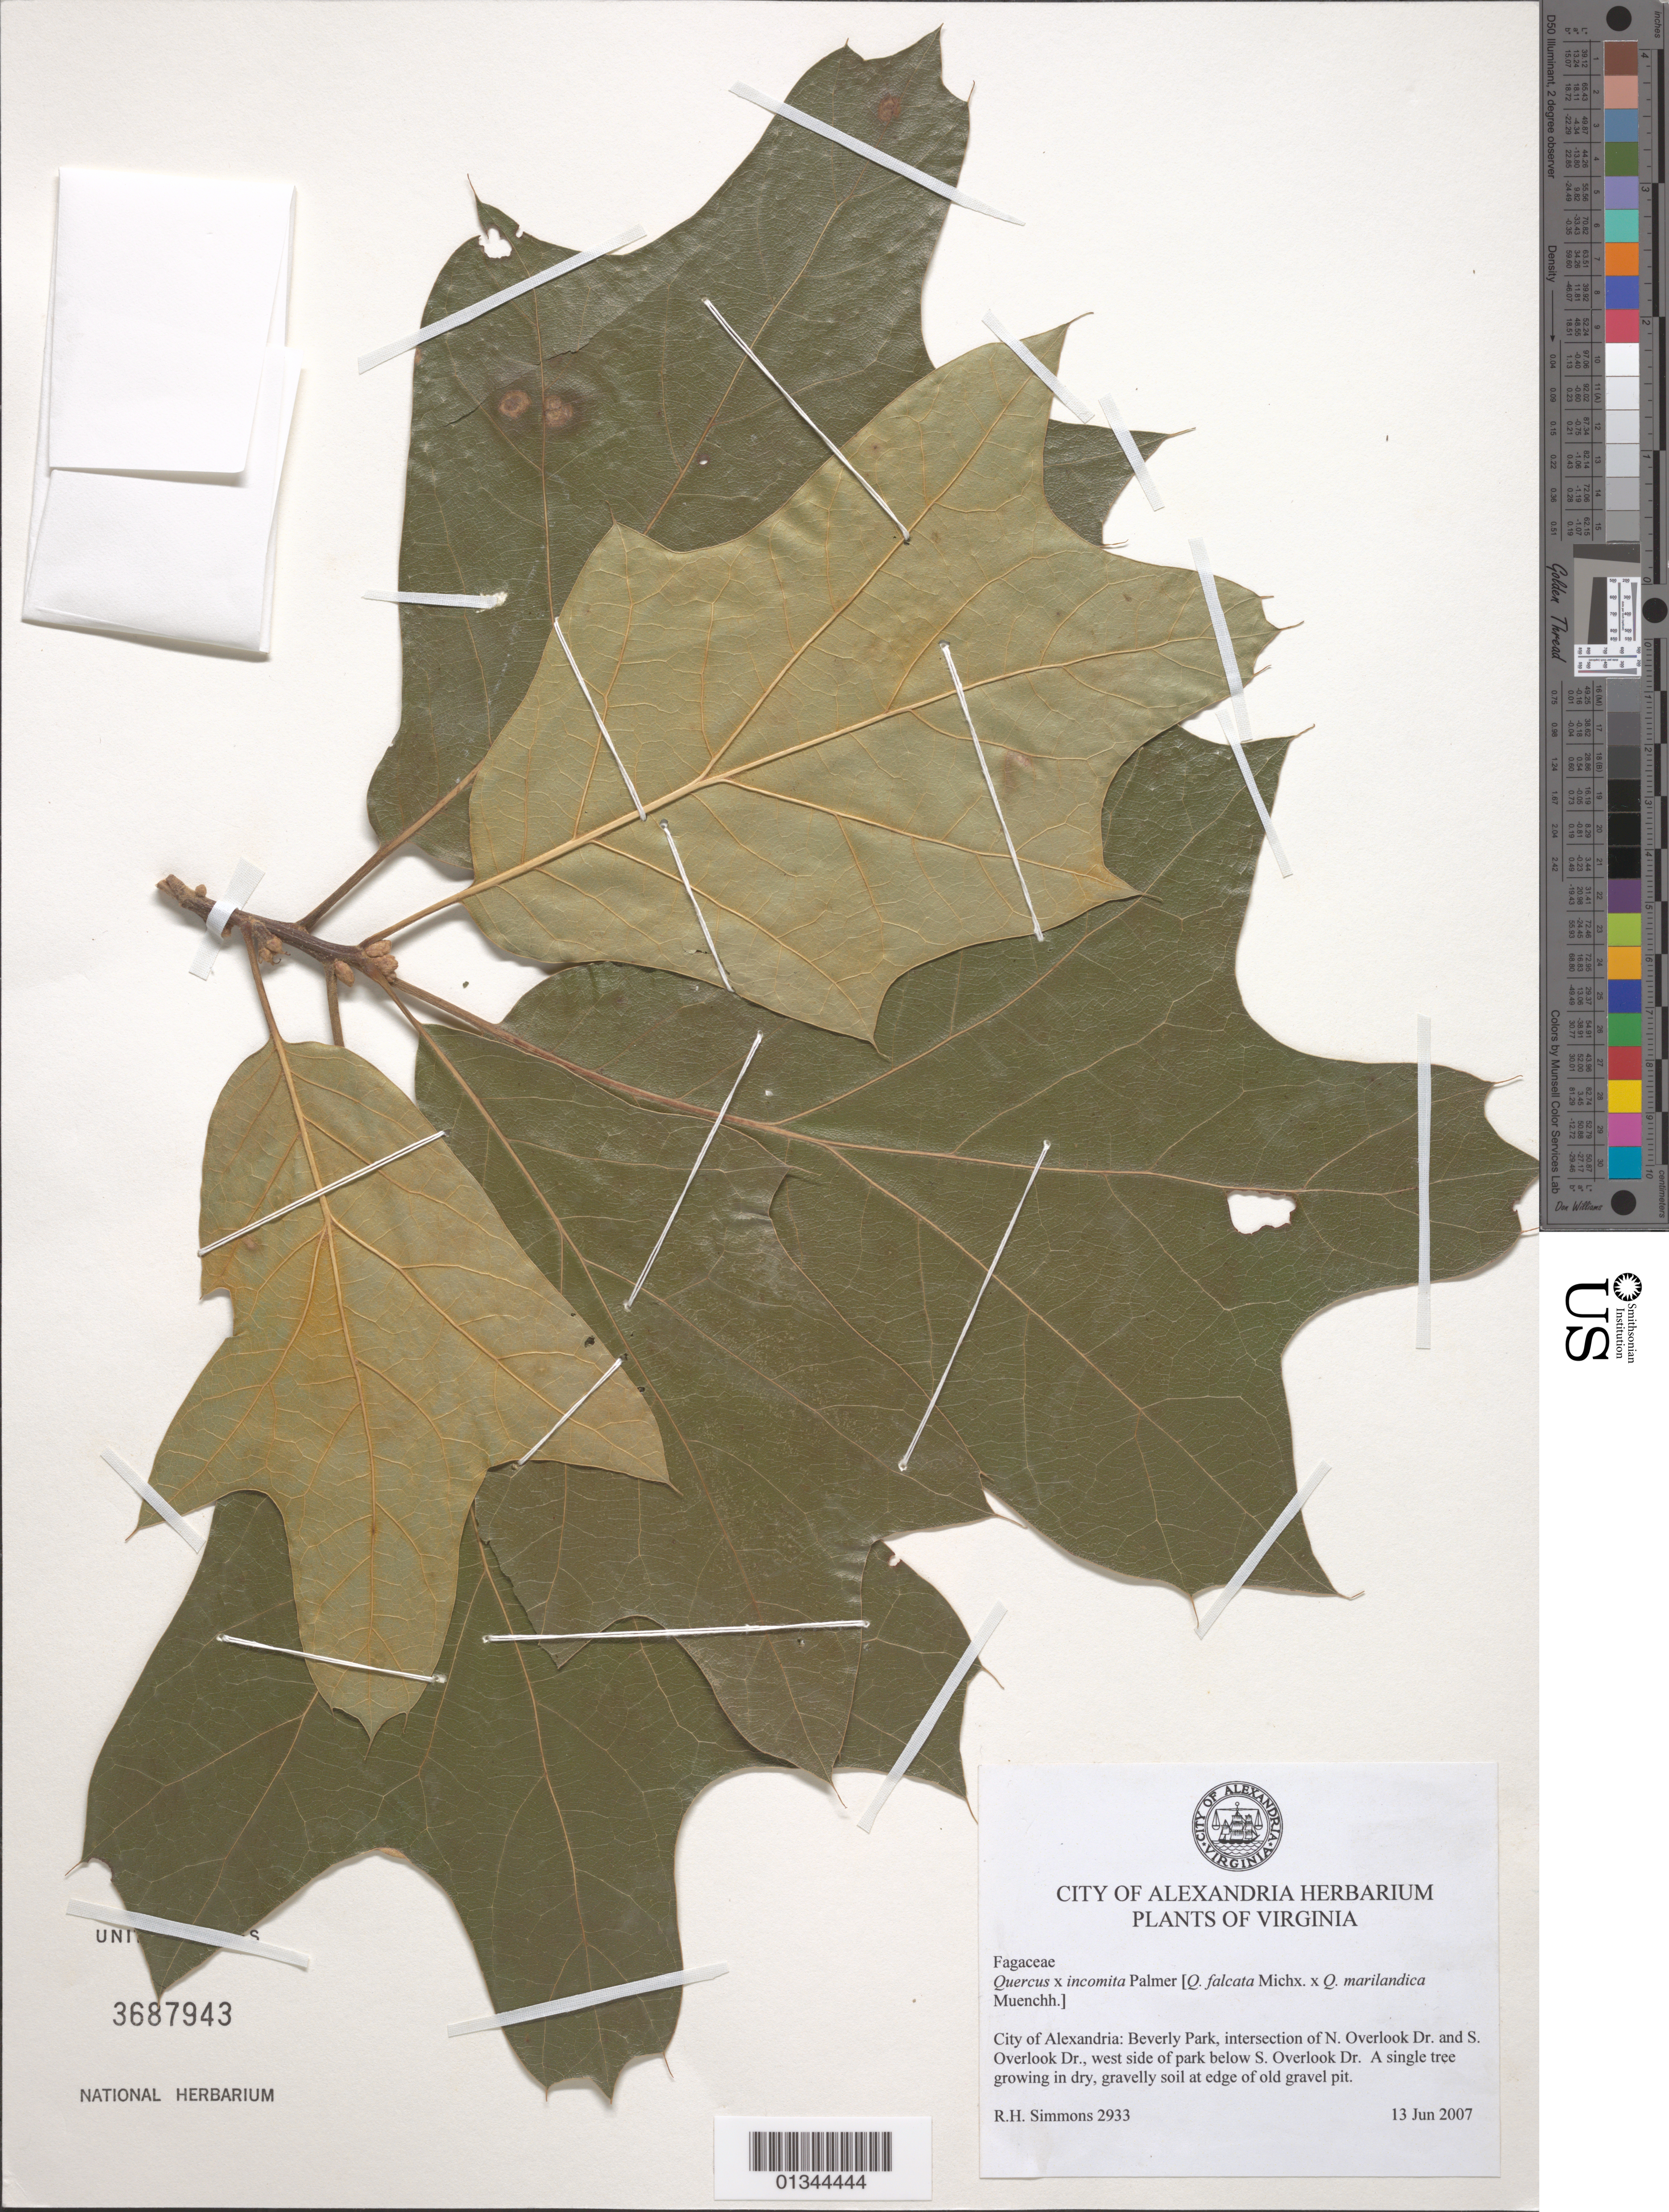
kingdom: Plantae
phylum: Tracheophyta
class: Magnoliopsida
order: Fagales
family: Fagaceae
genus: Quercus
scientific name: Quercus x incomita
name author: E.J. Palmer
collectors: R. H. Simmons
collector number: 2933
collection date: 2007-06-13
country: United States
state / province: Virginia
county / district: Fairfax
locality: Beverley Park, intersection of N. Overlook Dr. and S. Overlook Dr., west side of park below S. Overlook Dr.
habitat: A single tree growing in dry, gravelly soil at edge of old gravel pit.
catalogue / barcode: US 3687943